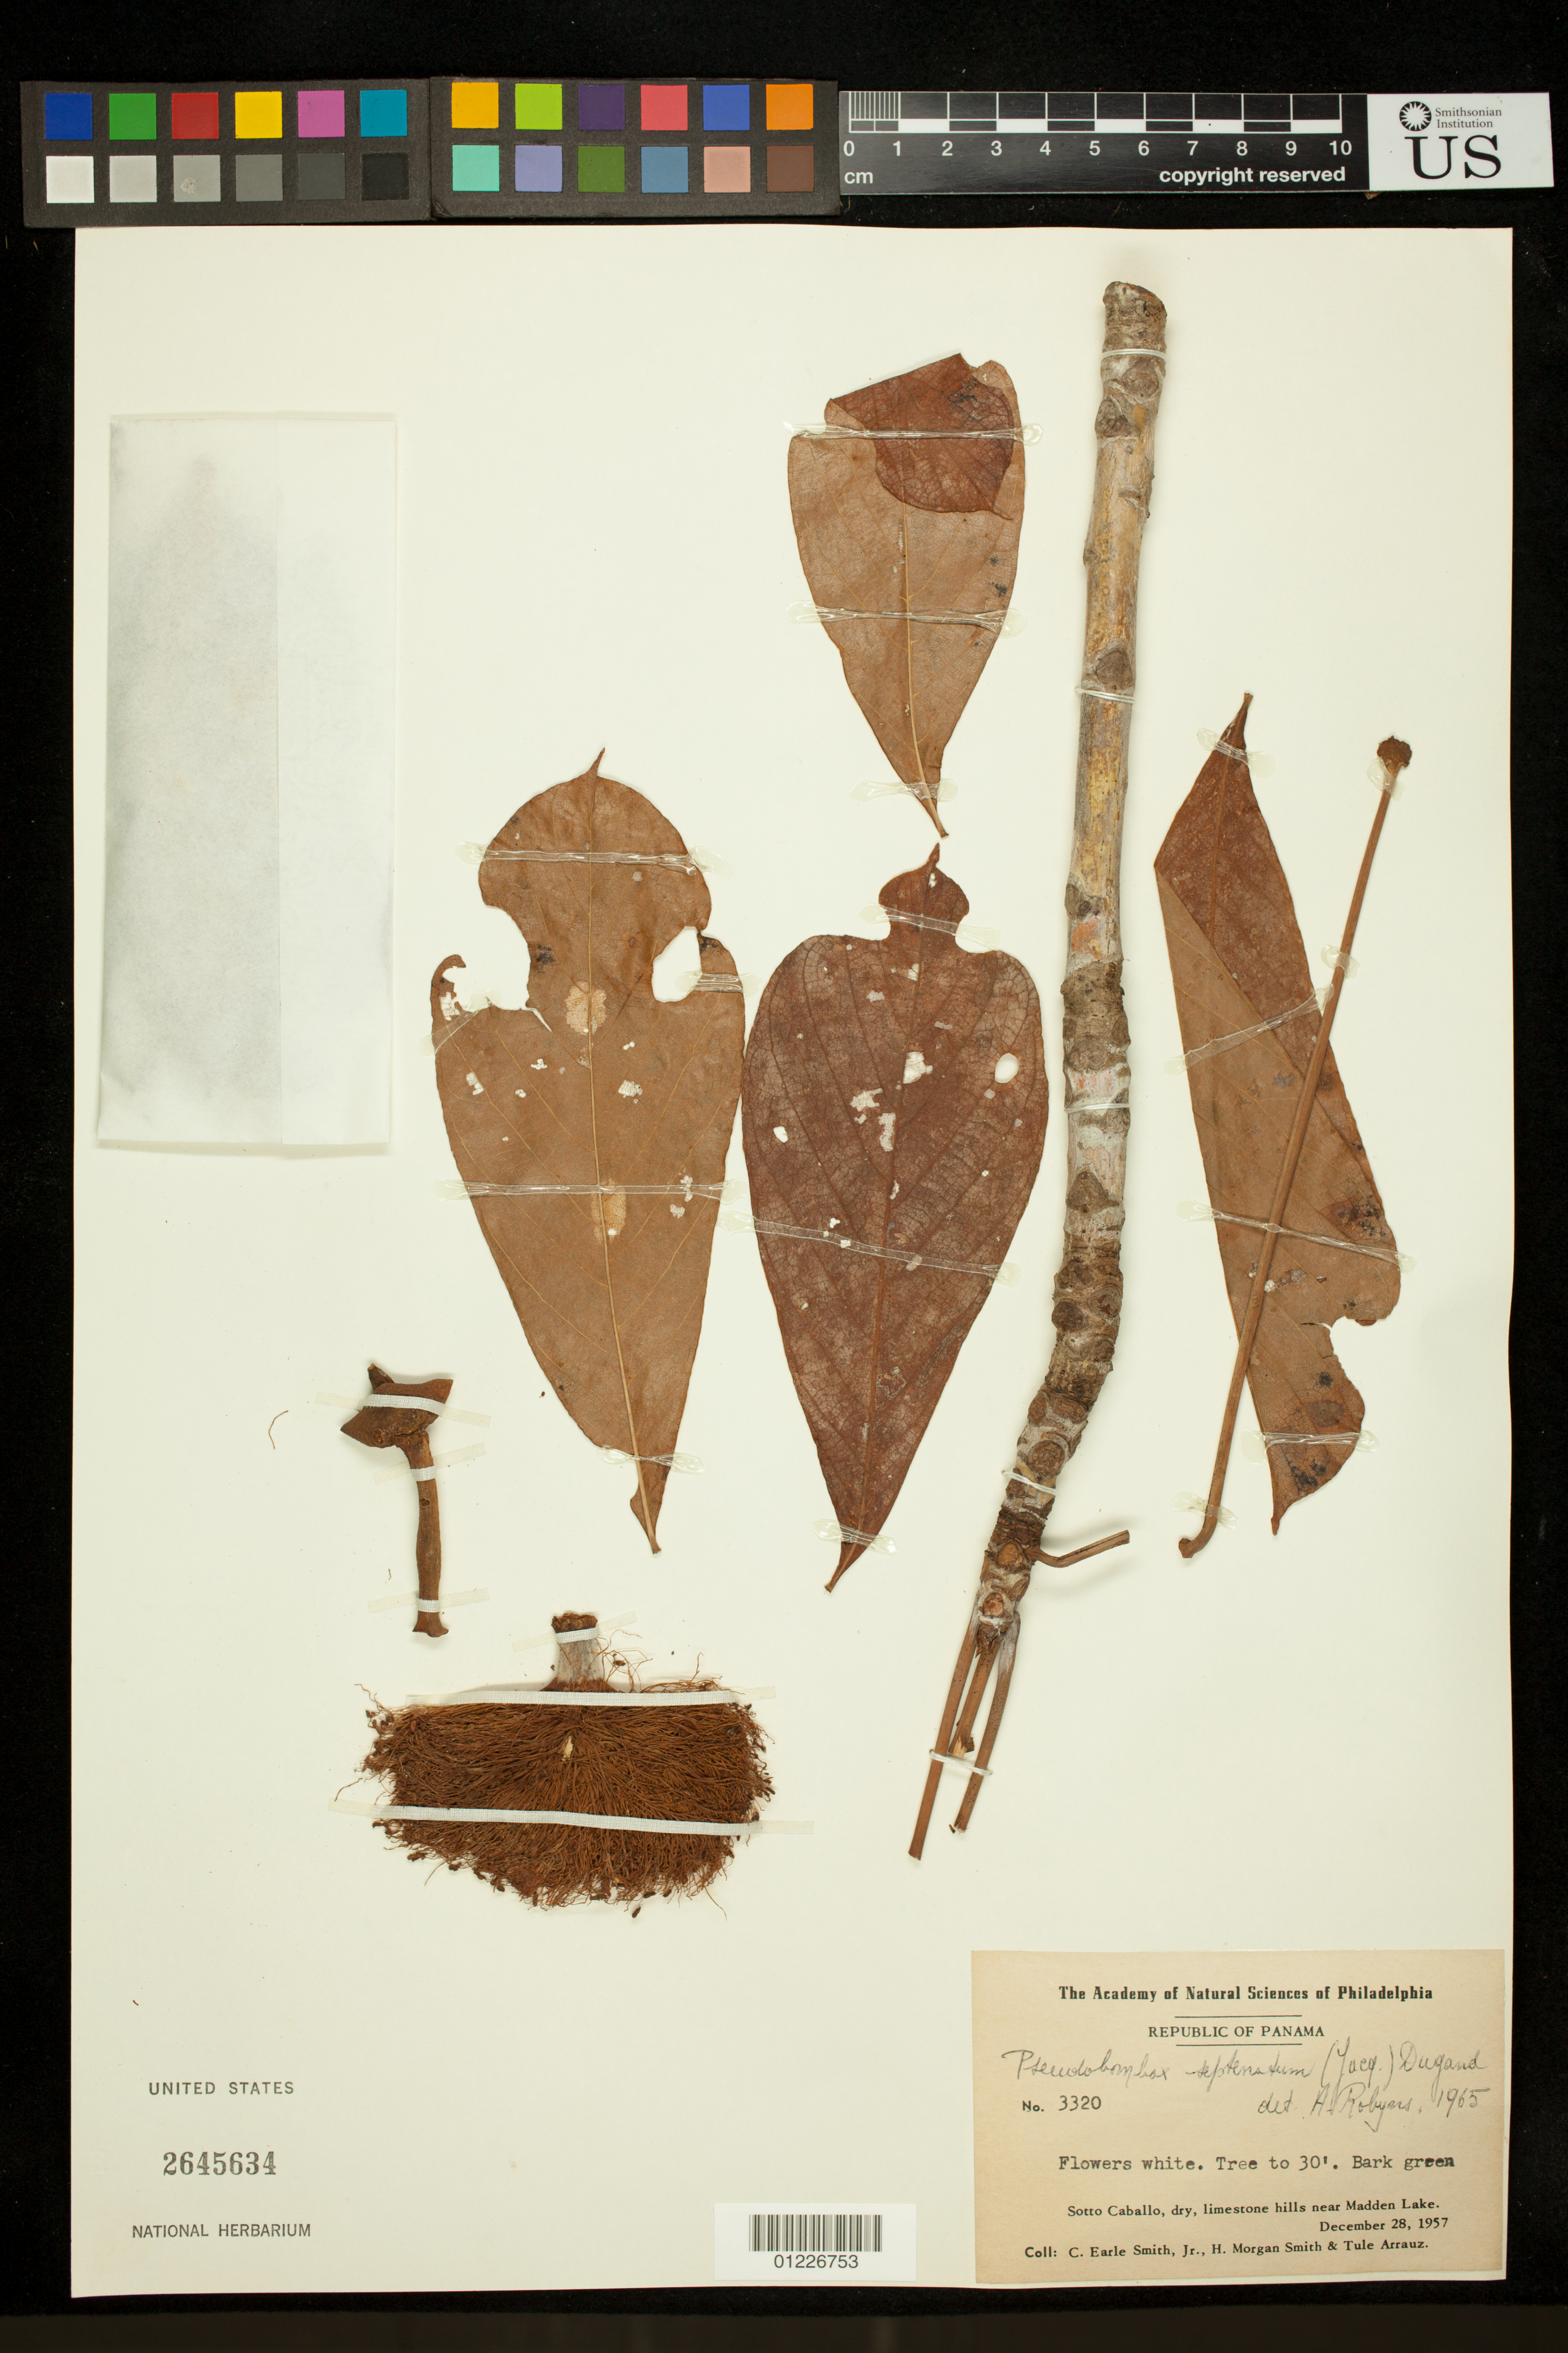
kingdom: Plantae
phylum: Tracheophyta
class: Magnoliopsida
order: Malvales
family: Malvaceae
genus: Pseudobombax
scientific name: Pseudobombax septenatum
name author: (Jacq.) Dugand G.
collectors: C. E. Smith Jr., H. M. Smith & T. Arrauz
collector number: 3320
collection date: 1957-12-28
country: Panama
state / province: Panamá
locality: Sotto Caballo, dry, limestone hills near Madden Lake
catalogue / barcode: US 2645634